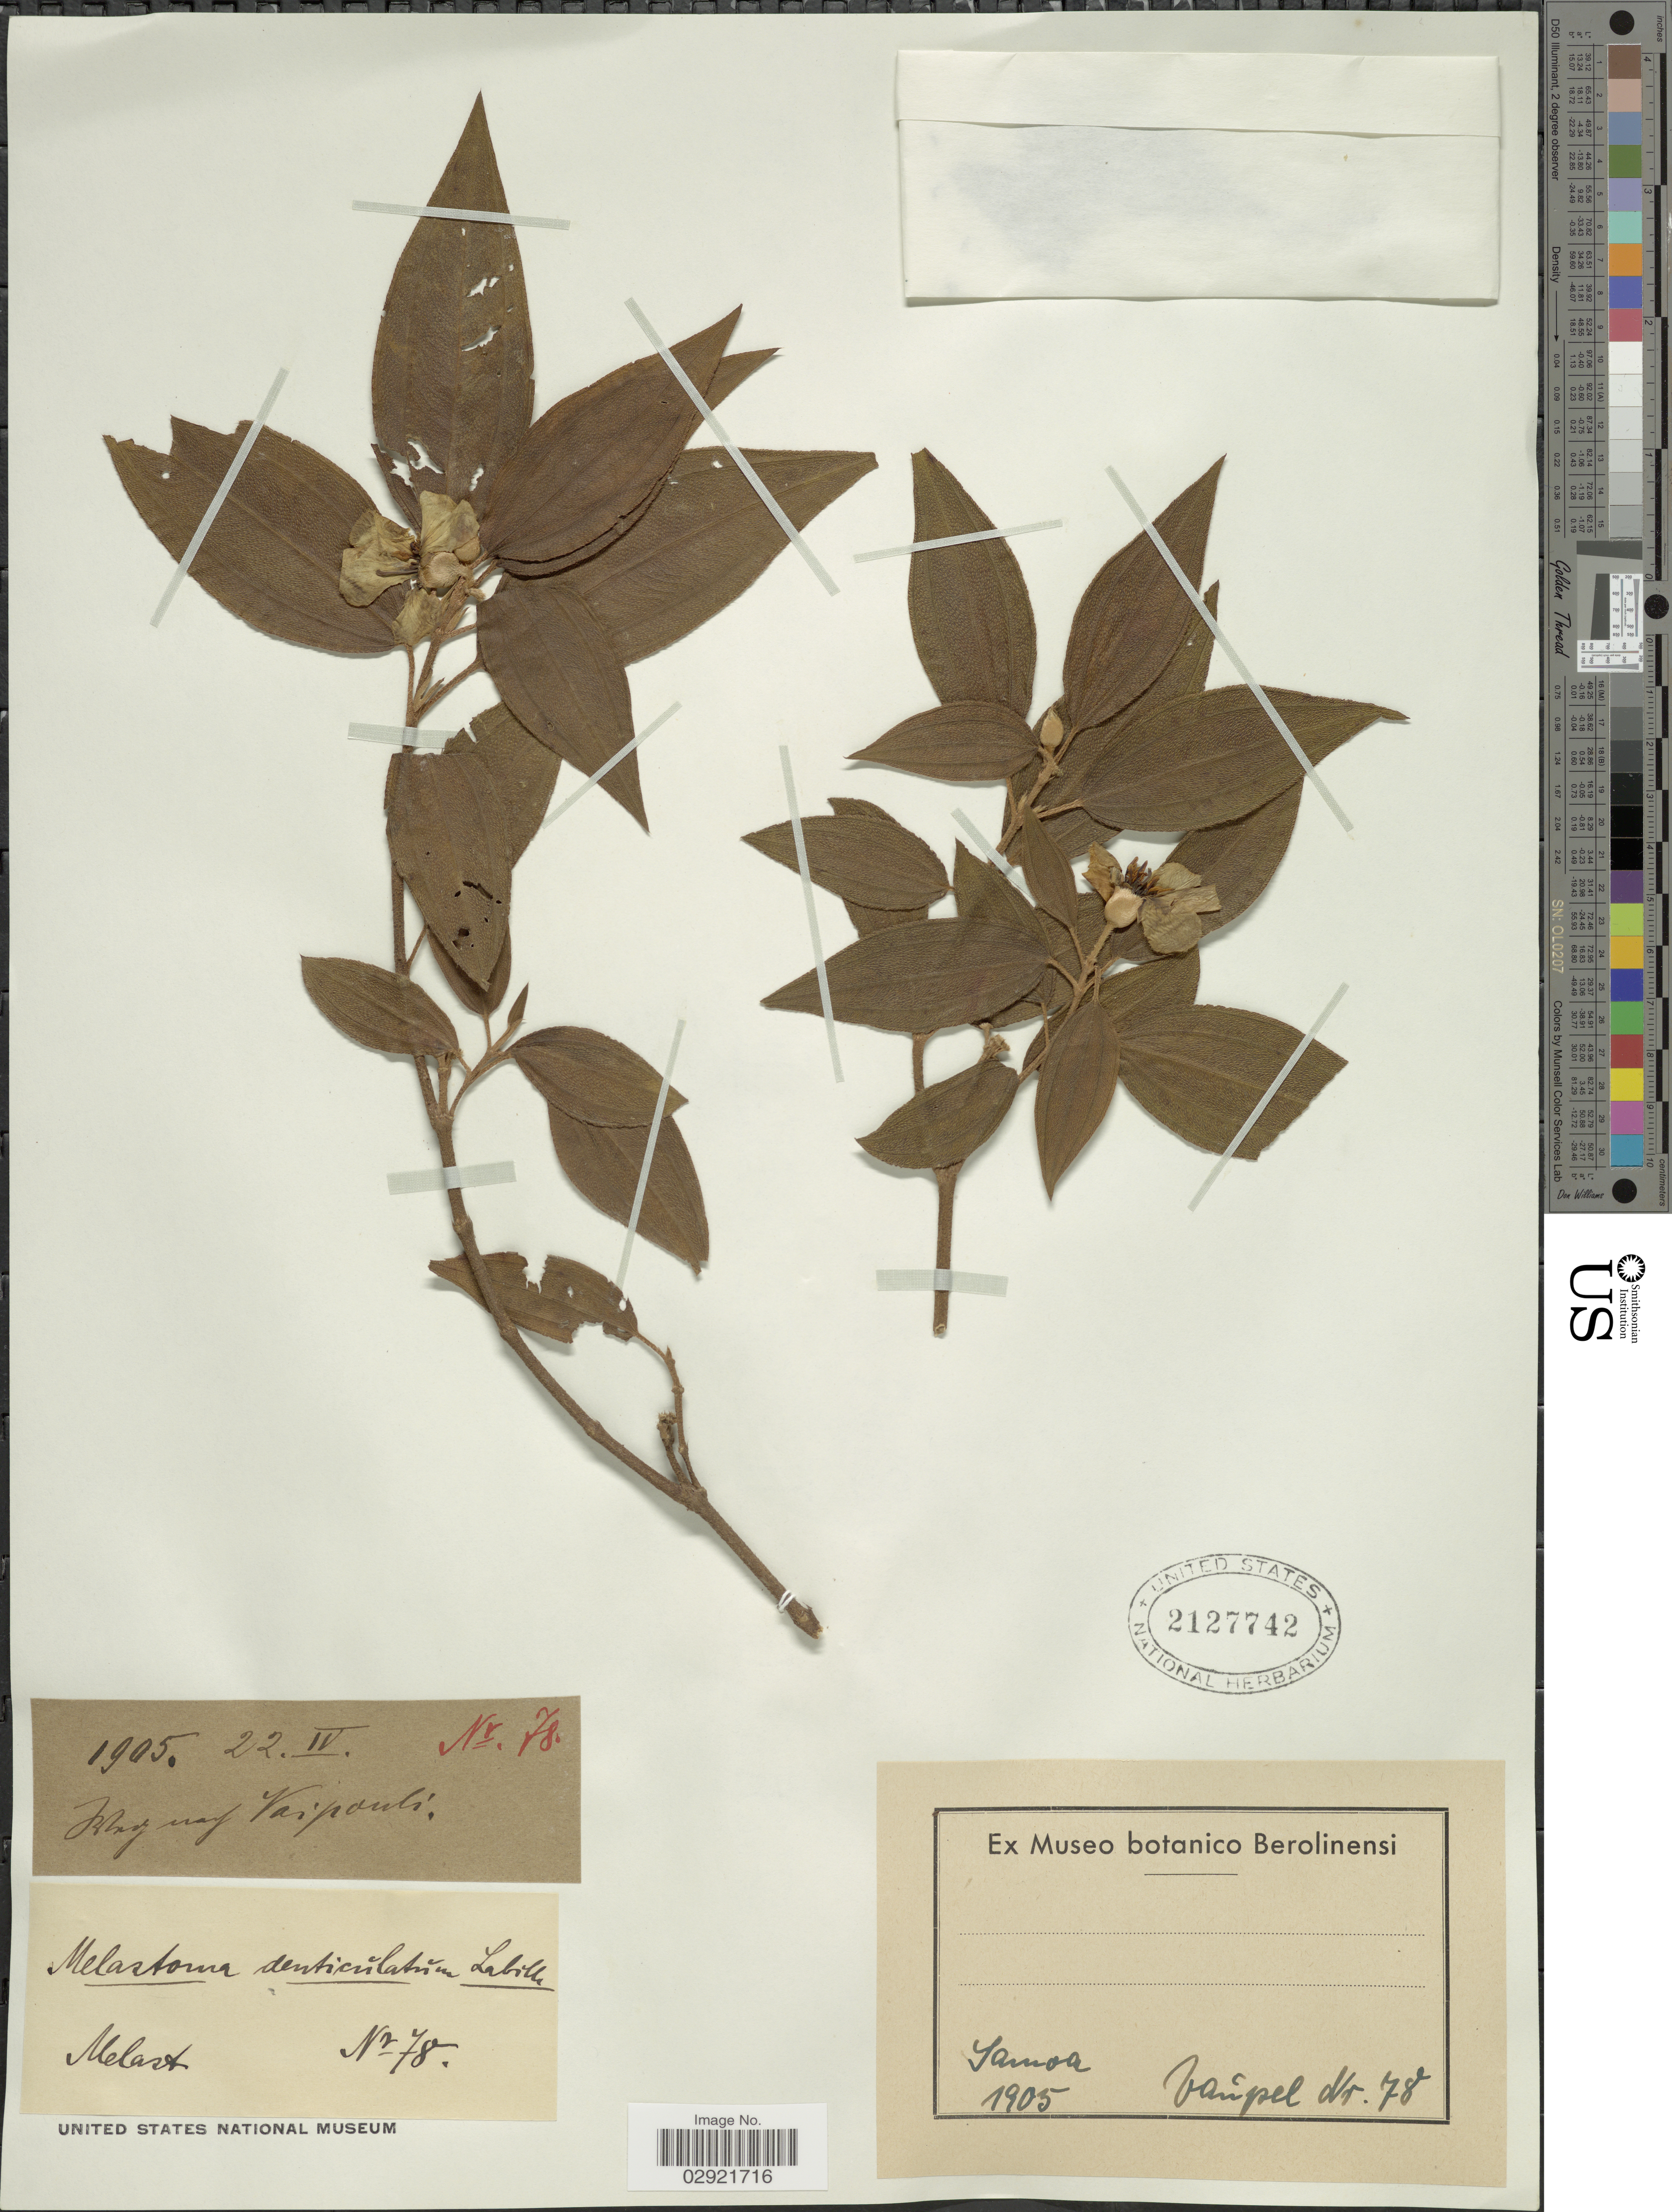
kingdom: Plantae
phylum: Tracheophyta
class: Magnoliopsida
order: Myrtales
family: Melastomataceae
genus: Melastoma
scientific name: Melastoma malabathricum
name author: L.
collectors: Vaupel, --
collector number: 78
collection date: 1905-04-22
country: Samoa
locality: Samoa.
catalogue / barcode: US 2127742